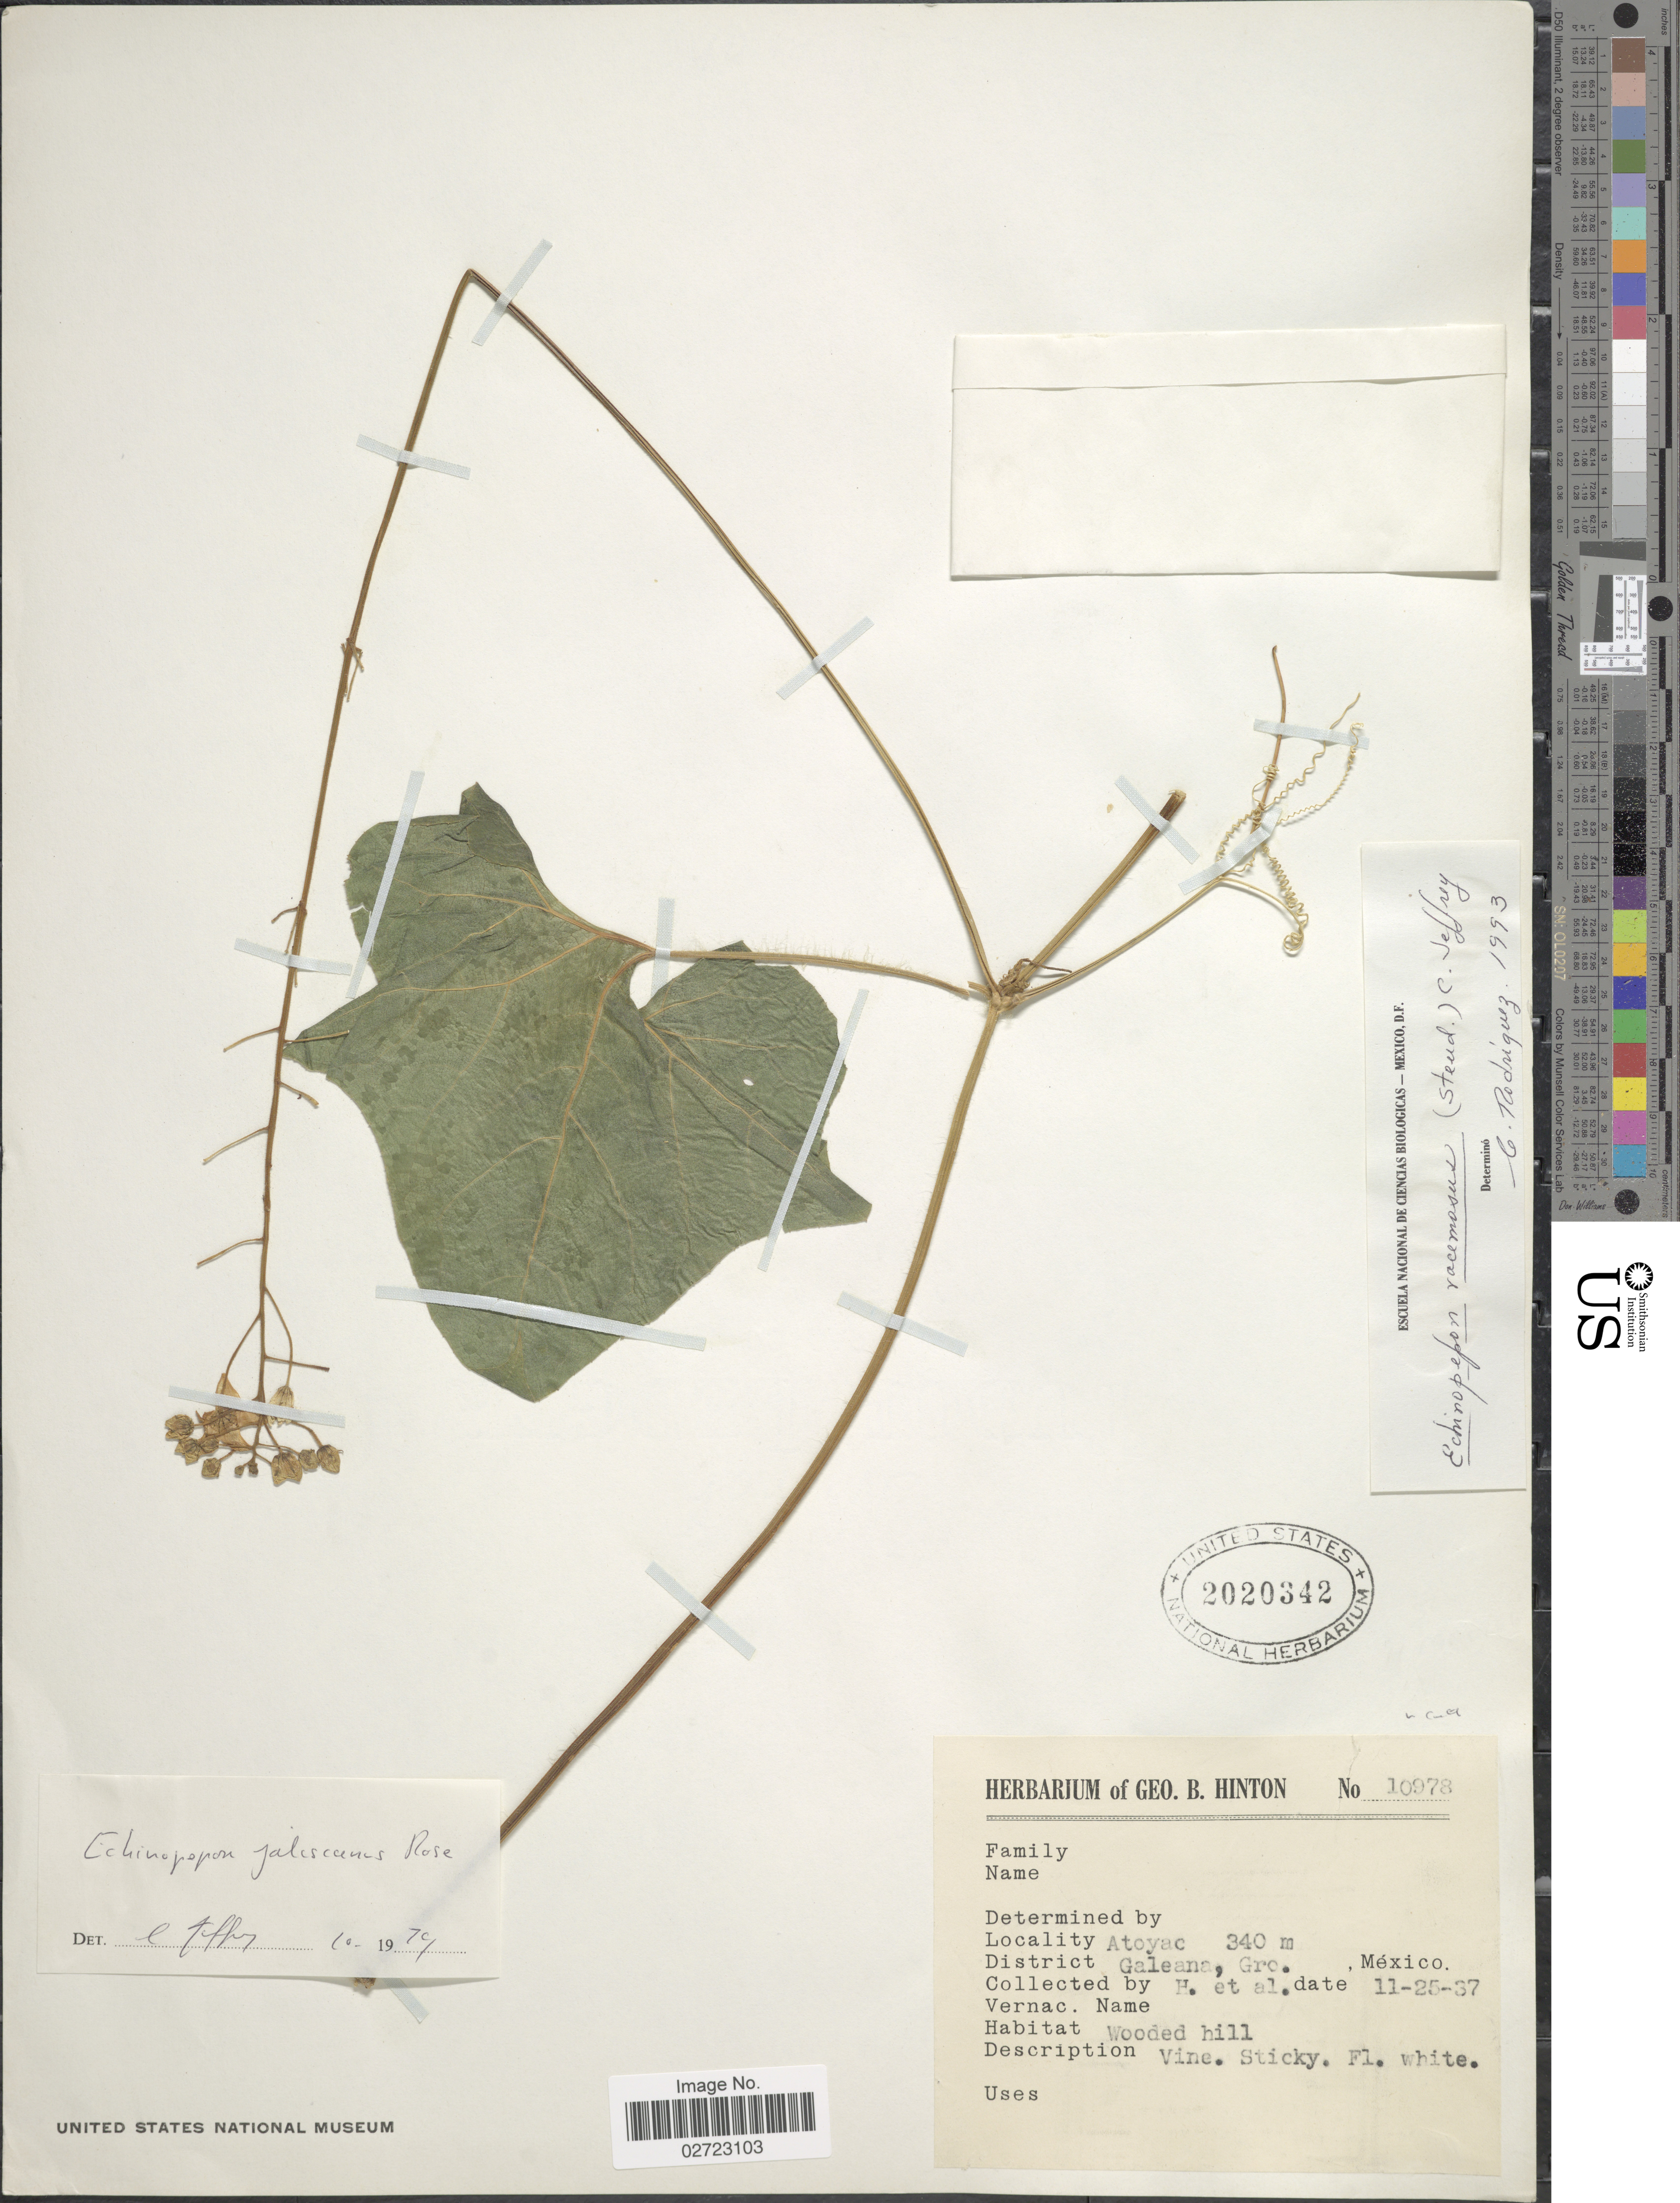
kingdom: Plantae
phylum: Tracheophyta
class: Magnoliopsida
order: Cucurbitales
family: Cucurbitaceae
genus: Echinopepon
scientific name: Echinopepon racemosus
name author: (Steud.) C. Jeffrey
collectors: G. B. Hinton & et al.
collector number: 10978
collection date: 1937-11-25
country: Mexico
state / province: Guerrero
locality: Atoyac, District Galeana, wooded hill.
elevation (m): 340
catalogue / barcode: US 2020342